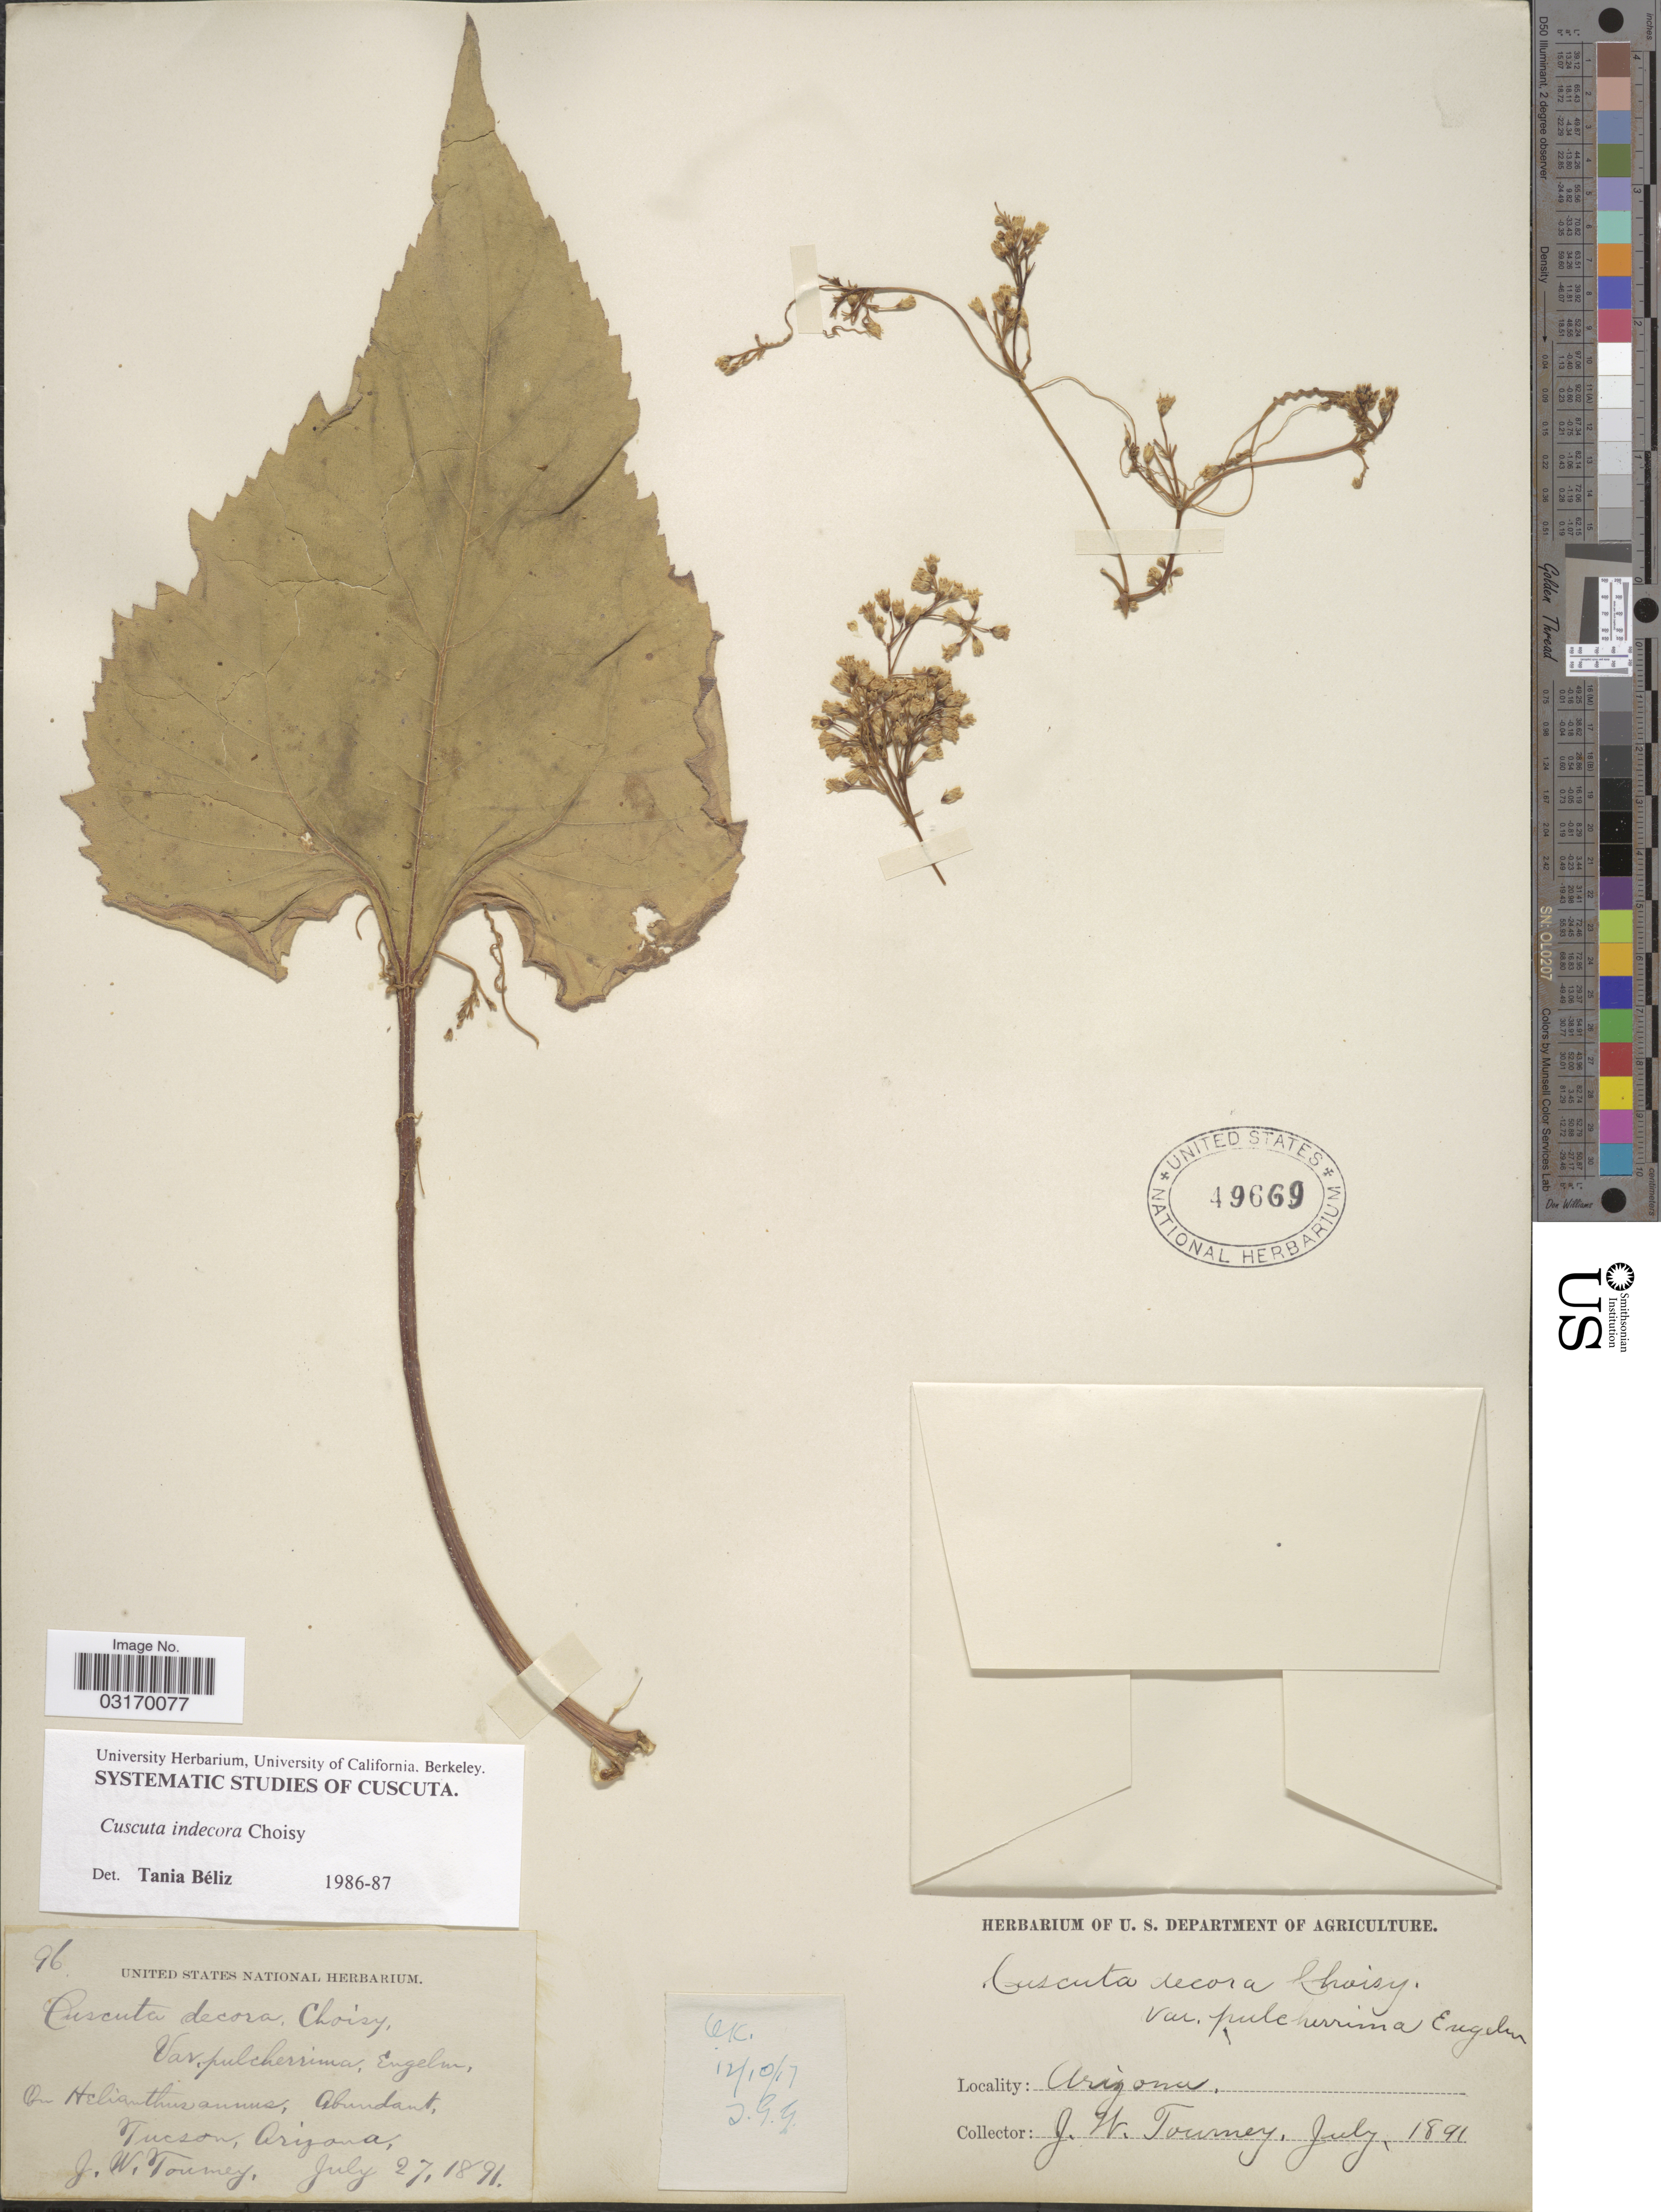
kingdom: Plantae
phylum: Tracheophyta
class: Magnoliopsida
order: Solanales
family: Convolvulaceae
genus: Cuscuta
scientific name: Cuscuta indecora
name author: Choisy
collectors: J. Tourney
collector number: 96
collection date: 1891-07-27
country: United States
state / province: Arizona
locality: Tucson.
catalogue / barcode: US 49669